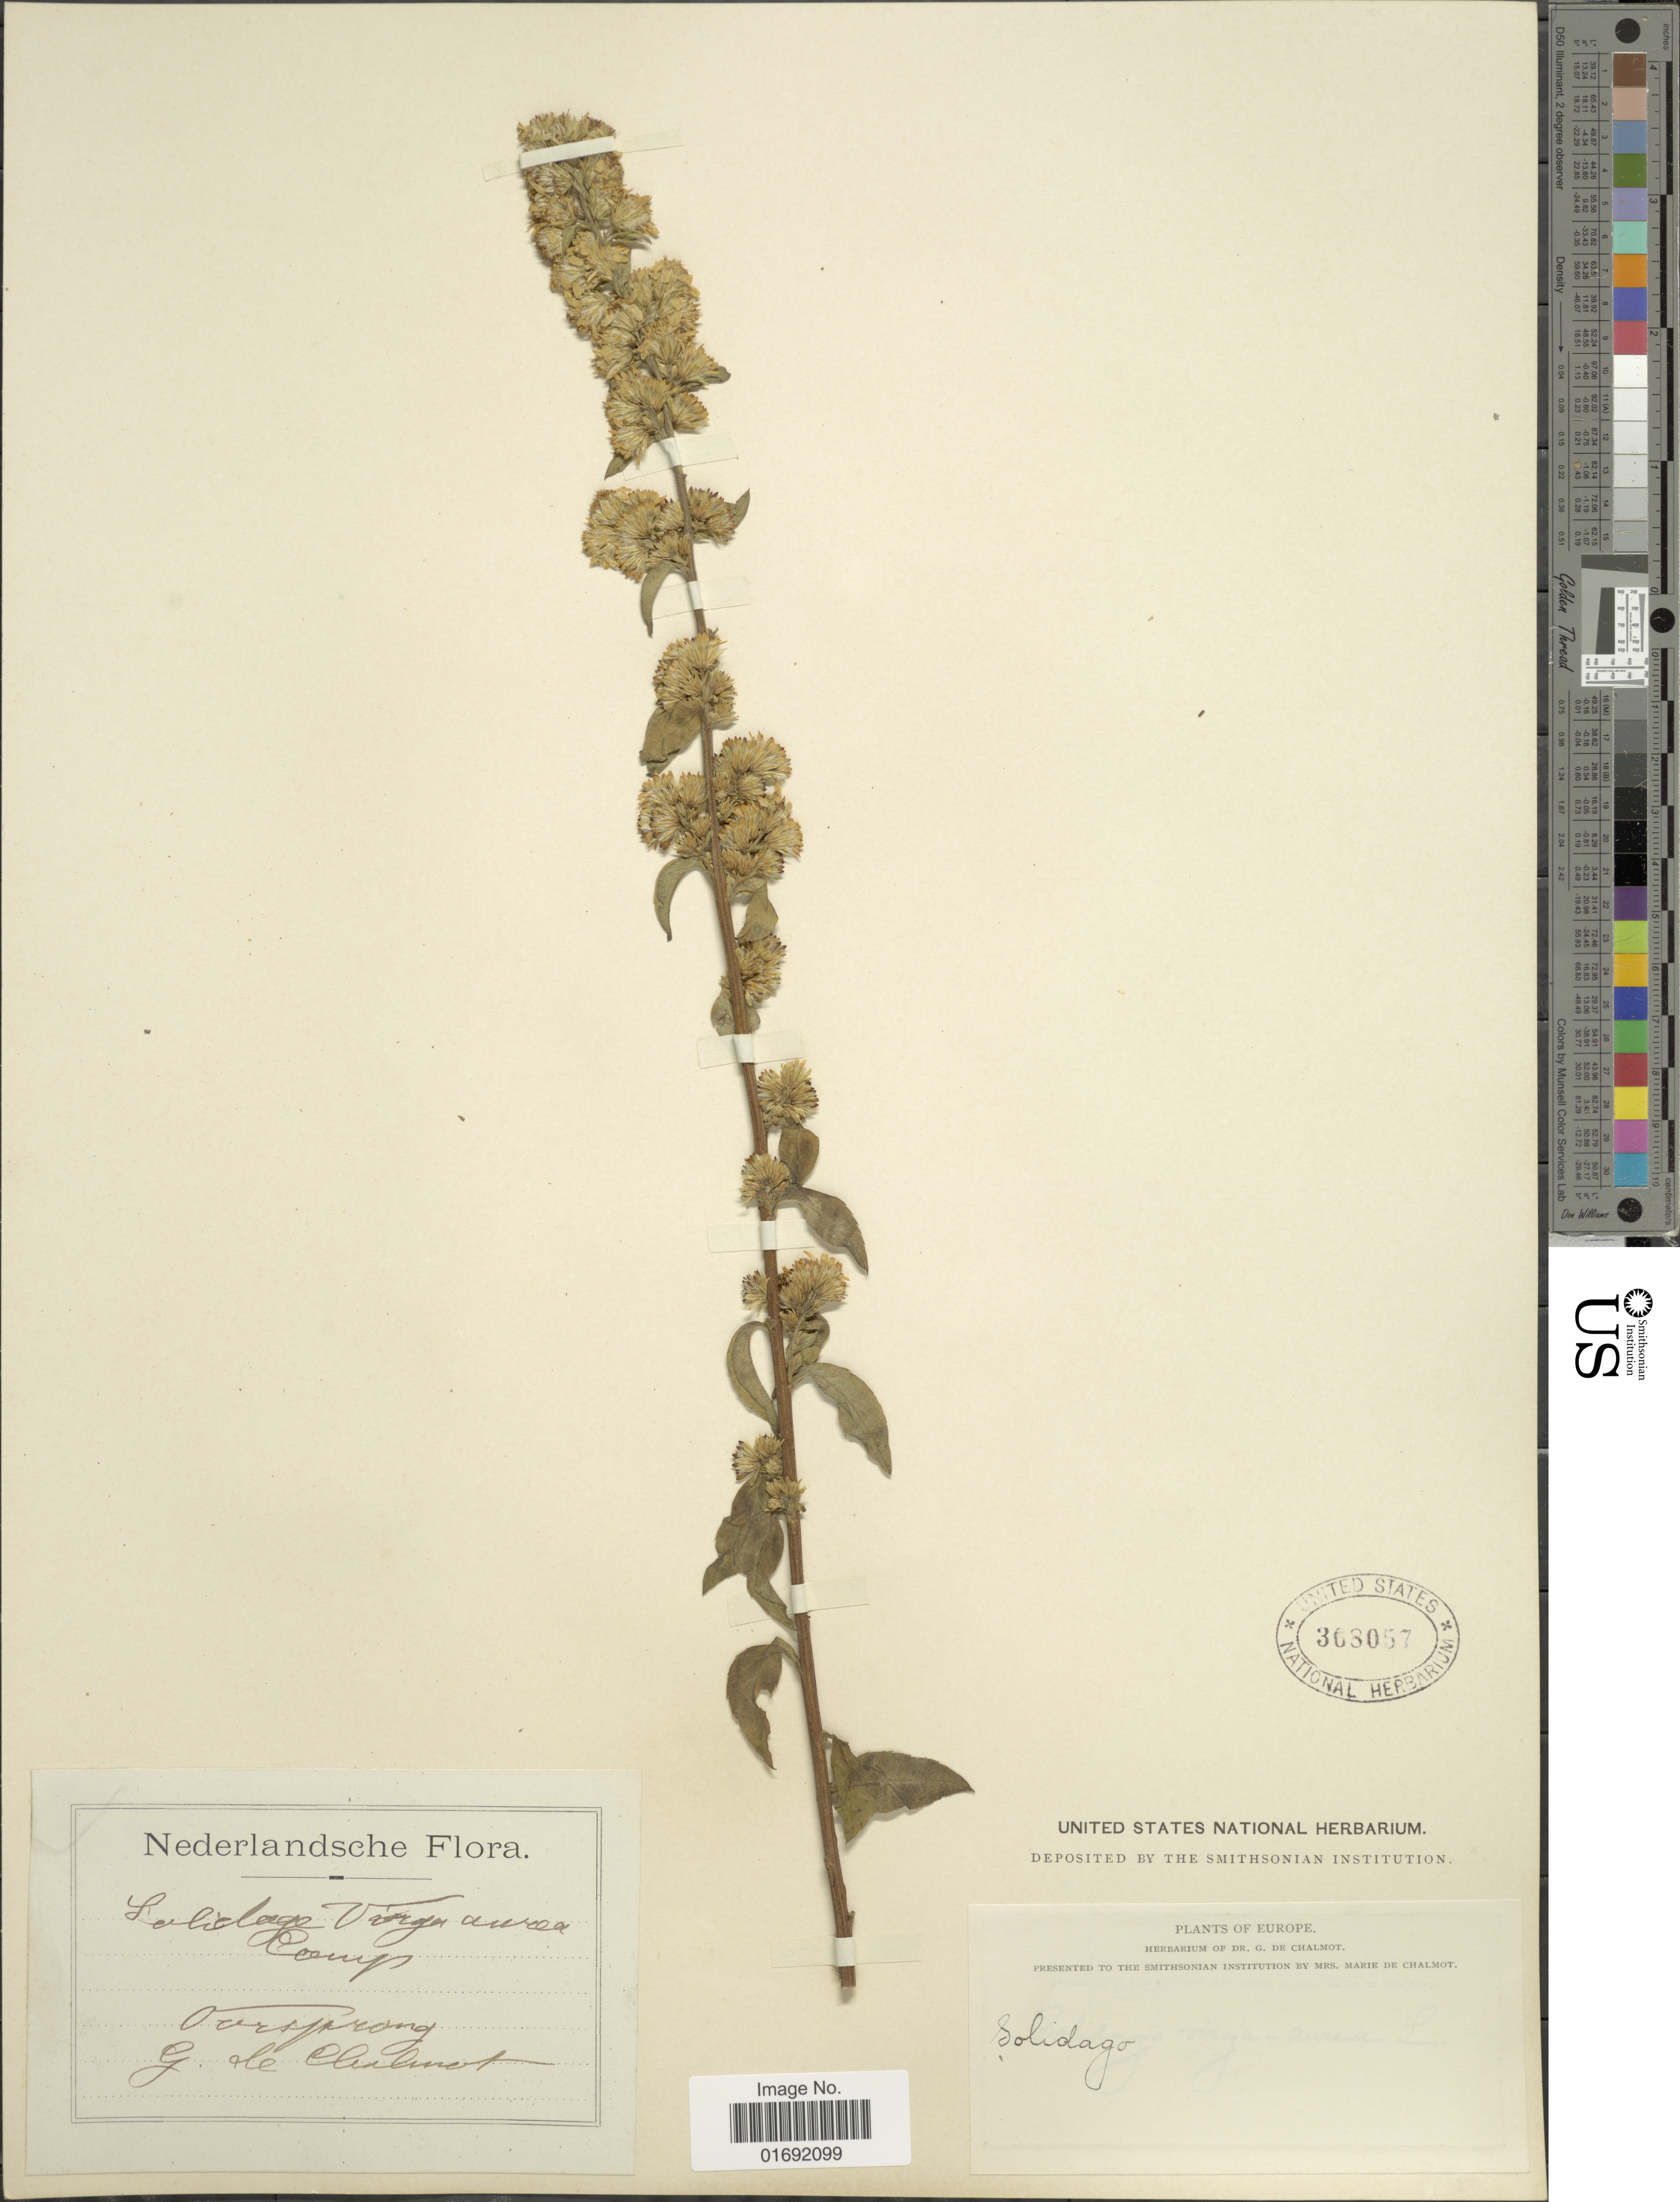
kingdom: Plantae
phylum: Tracheophyta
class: Magnoliopsida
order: Asterales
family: Asteraceae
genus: Solidago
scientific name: Solidago virgaurea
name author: L.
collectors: G. de Chalmot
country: Netherlands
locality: Oorsprong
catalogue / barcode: US 368057